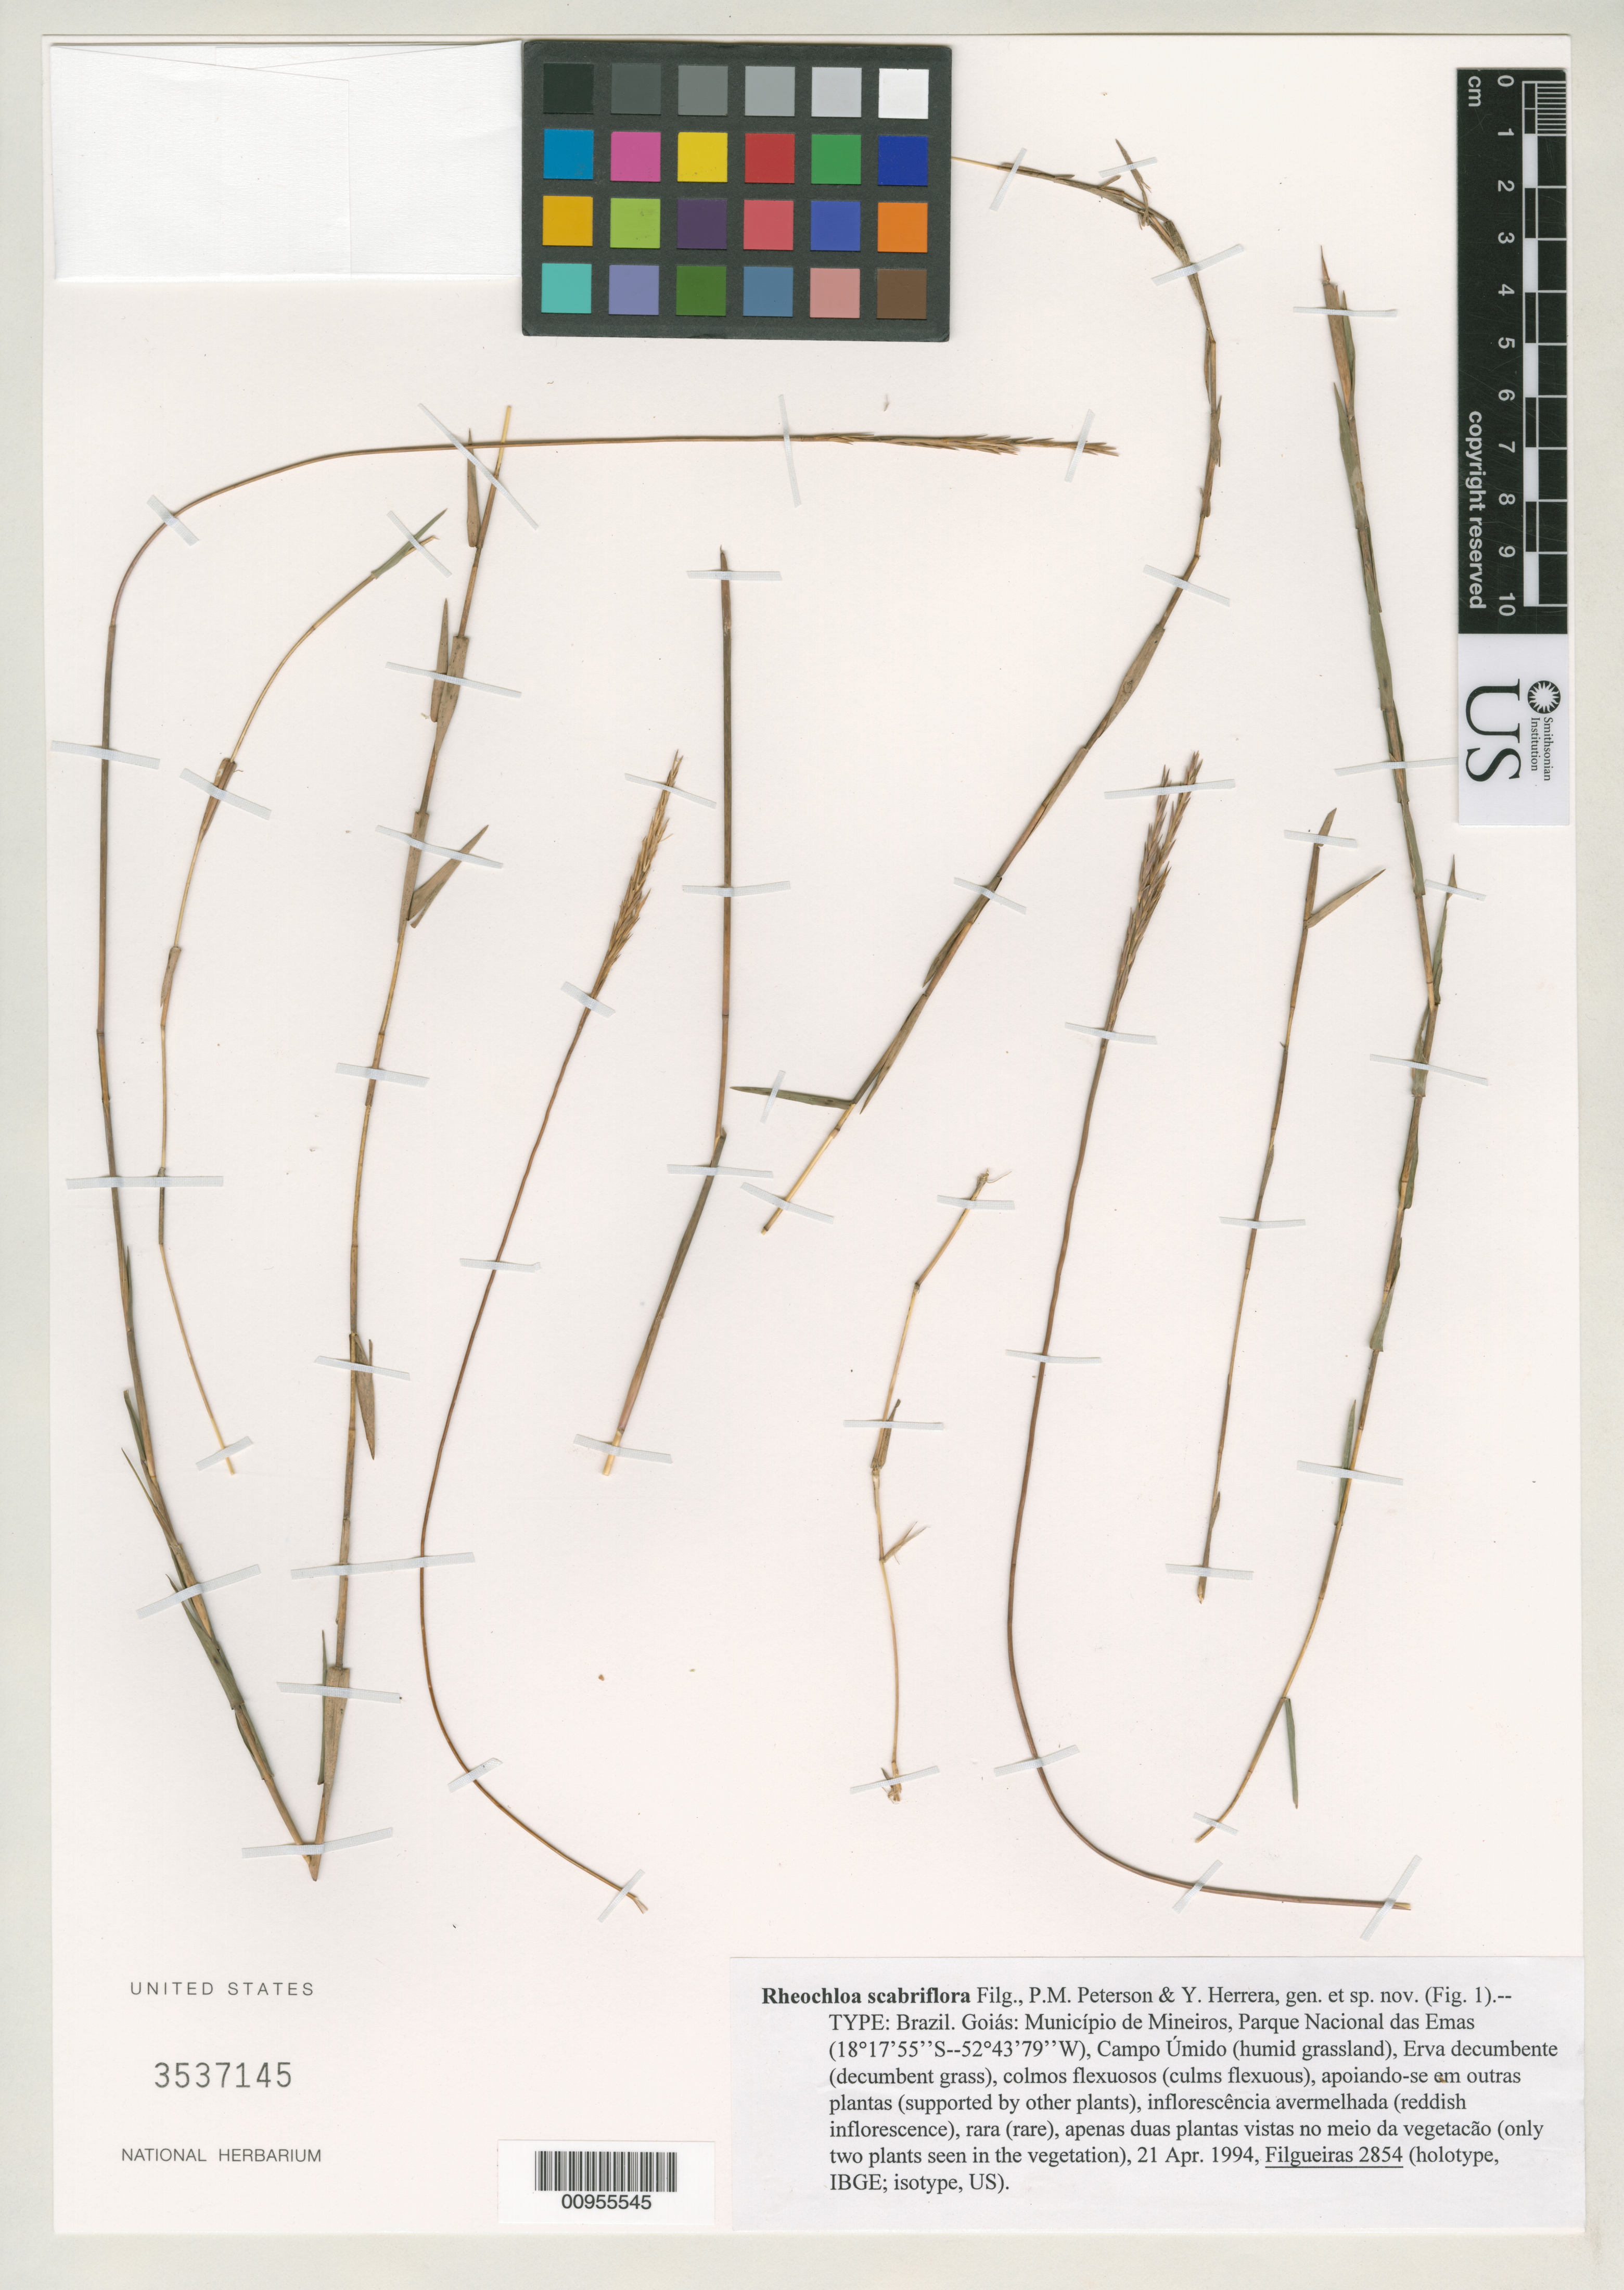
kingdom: Plantae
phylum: Tracheophyta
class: Liliopsida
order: Poales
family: Poaceae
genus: Rheochloa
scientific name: Rheochloa scabriflora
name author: Filg. & et al.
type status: Isotype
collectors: T. S. Filgueiras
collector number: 2854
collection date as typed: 21 Apr 1994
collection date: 1994-04-21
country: Brazil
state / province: Goiás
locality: Goiás: Município de Mineiros, Parque nacional das Emas.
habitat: Campos Umido (humid grassland).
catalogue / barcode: US 3537145